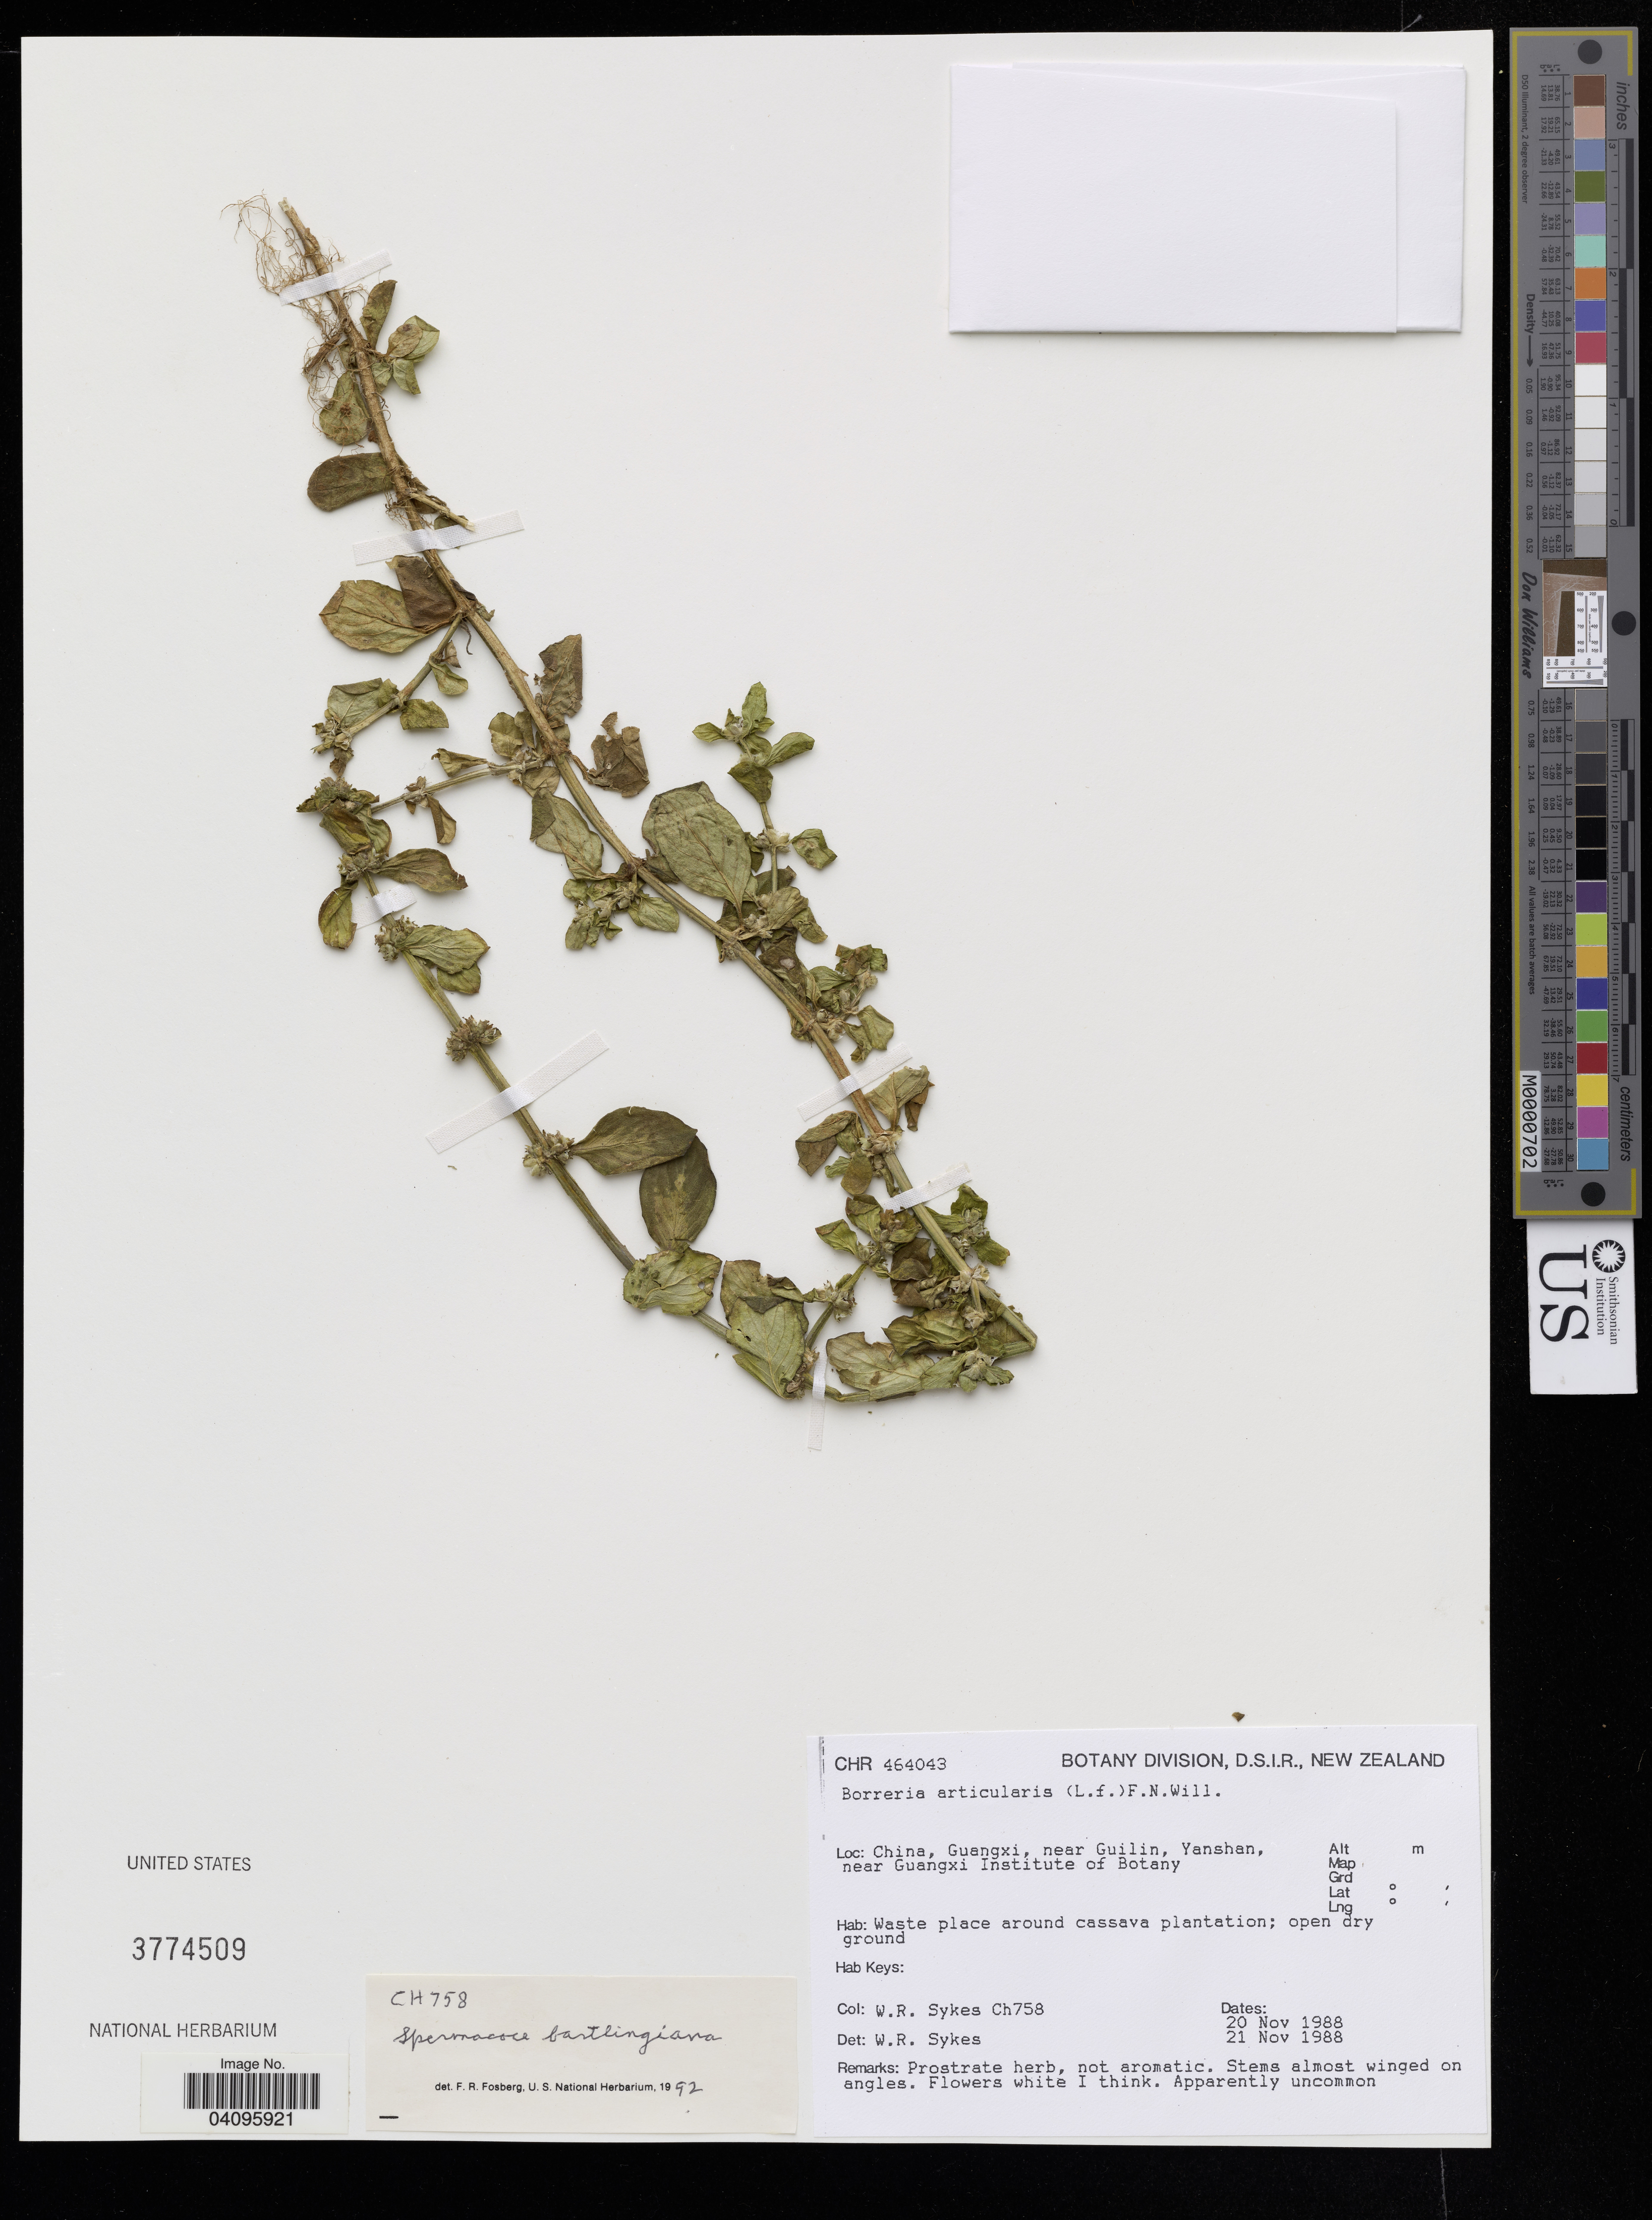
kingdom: Plantae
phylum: Tracheophyta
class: Magnoliopsida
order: Gentianales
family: Rubiaceae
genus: Spermacoce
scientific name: Spermacoce bartlingiana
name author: (DC.) Fosberg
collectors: W. R. Sykes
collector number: Ch758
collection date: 1988-11-20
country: China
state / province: Guangxi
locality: Near Guilin, Yanshan, near Guanxi Institute of Botany.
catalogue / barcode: US 3774509